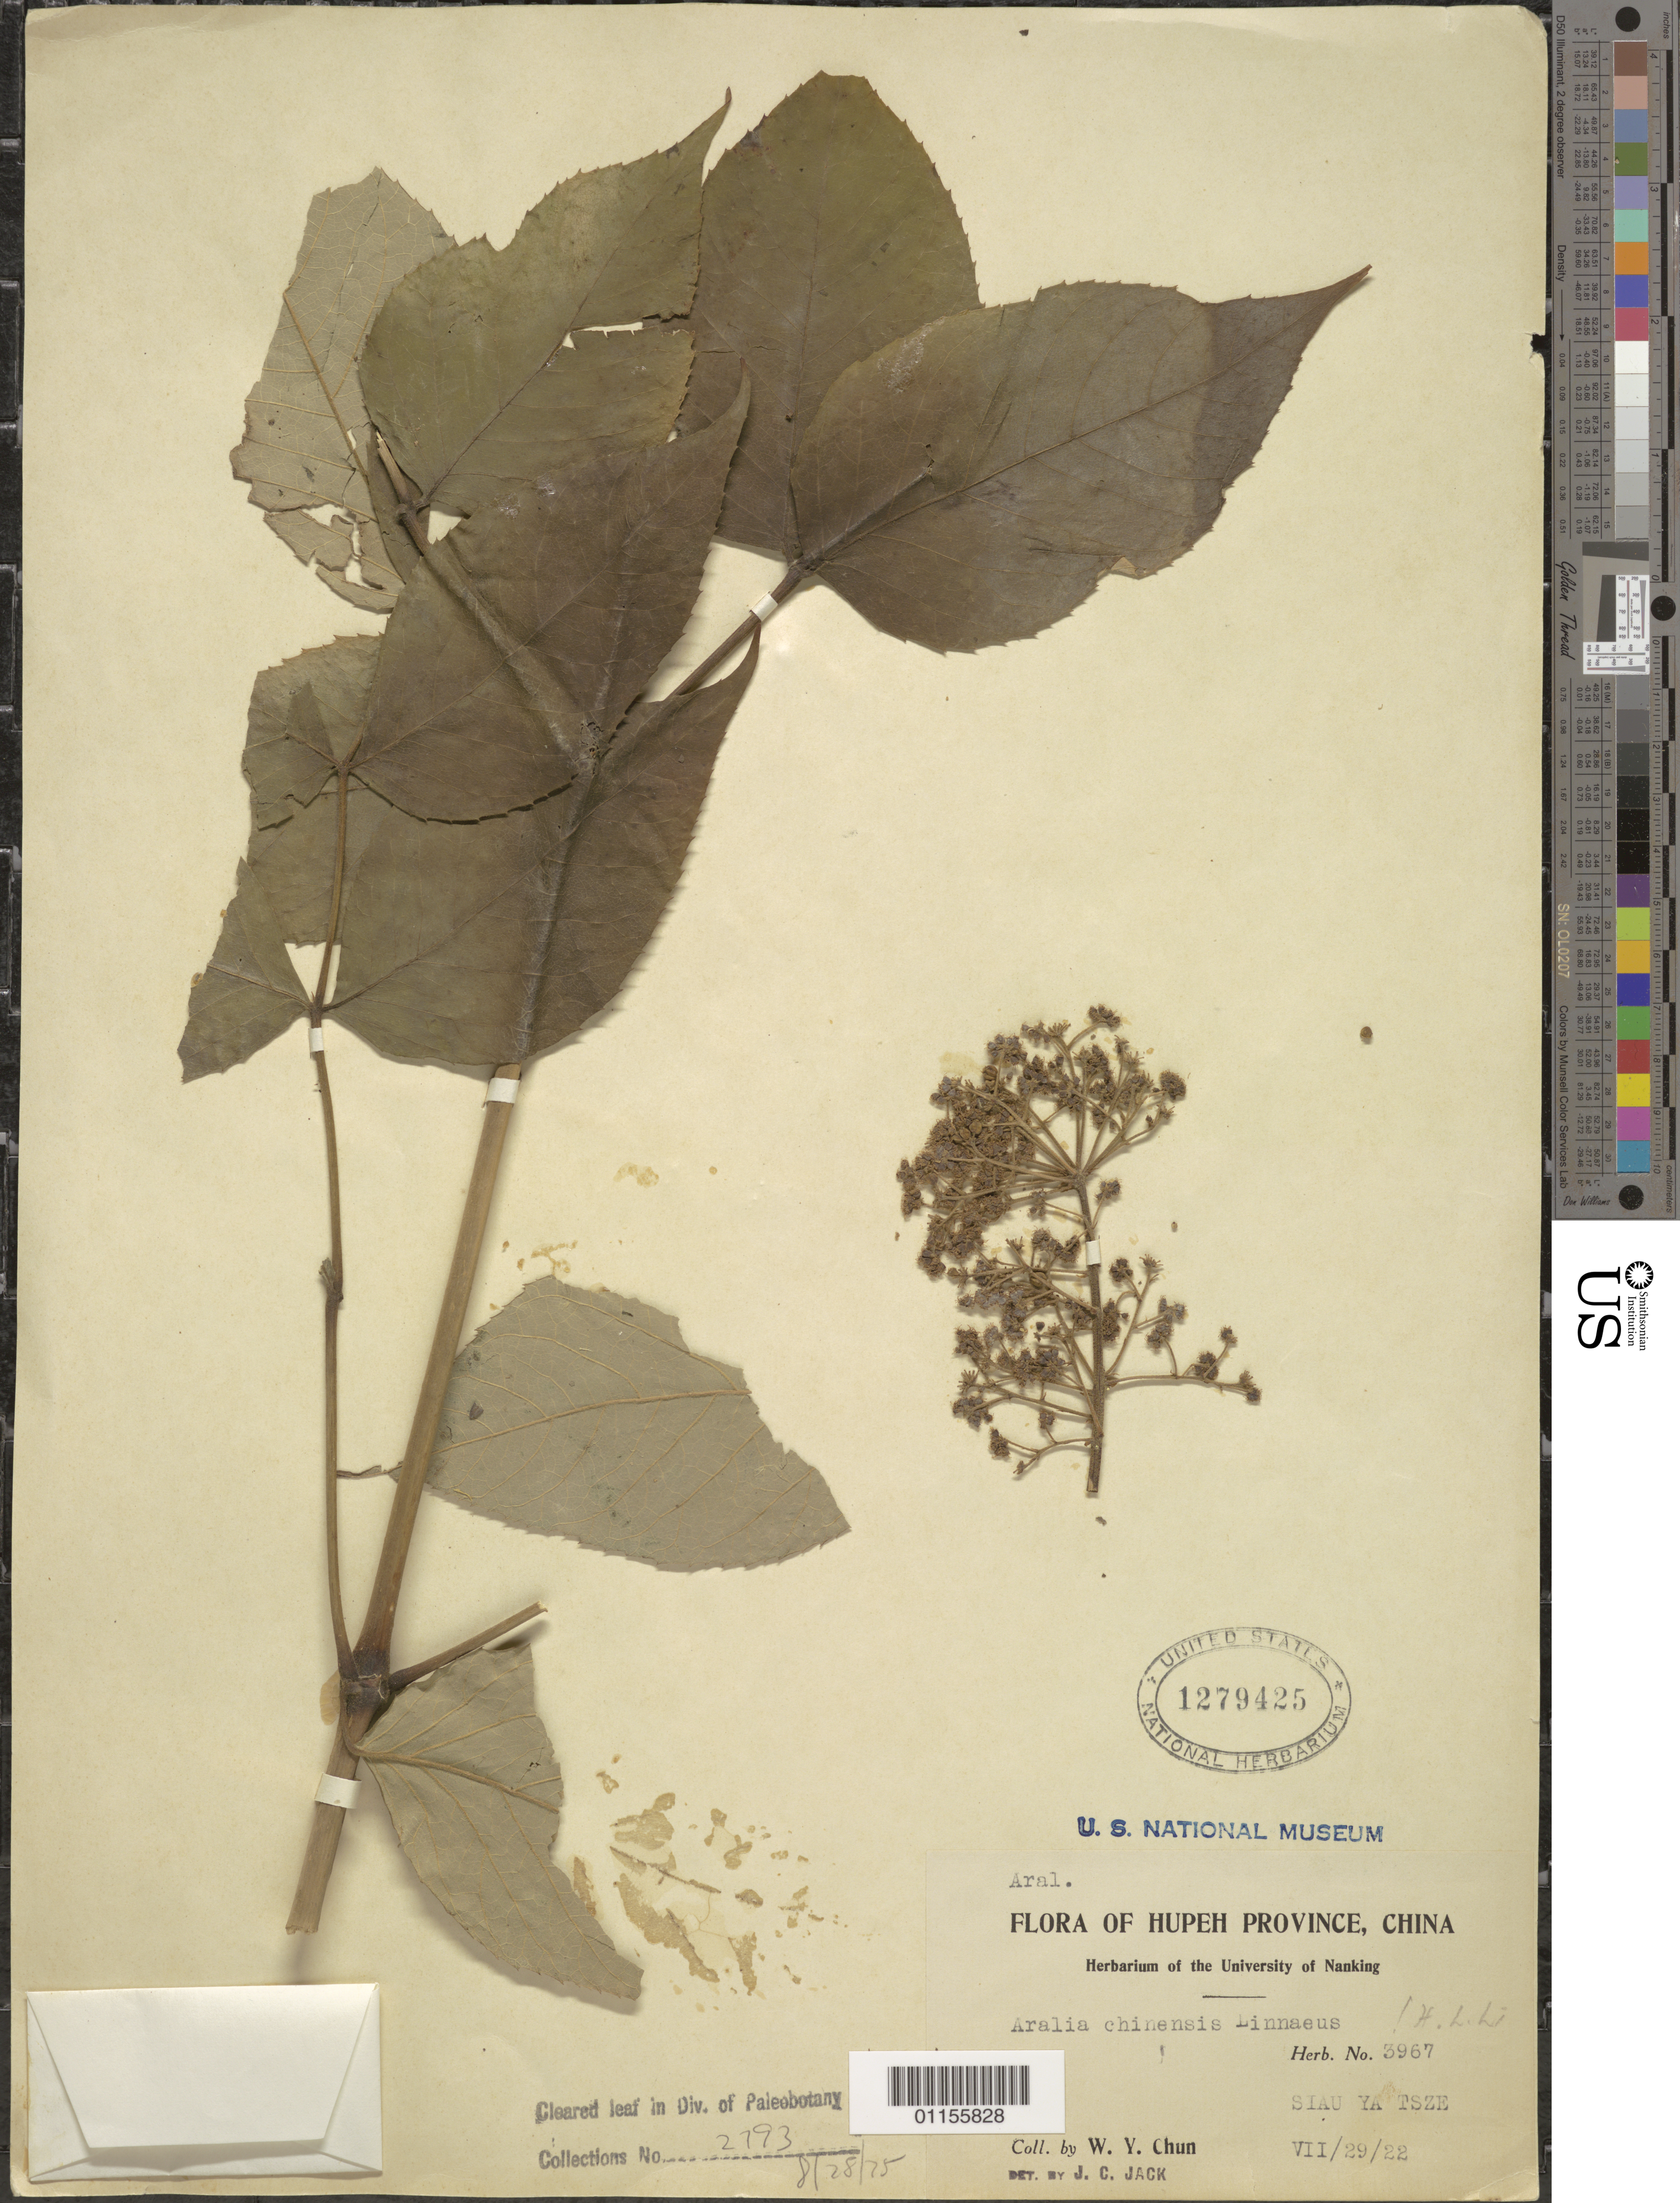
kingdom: Plantae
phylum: Tracheophyta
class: Magnoliopsida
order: Apiales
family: Araliaceae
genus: Aralia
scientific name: Aralia chinensis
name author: L.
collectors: W. Y. Chun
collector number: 3967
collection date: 1922-07-29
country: China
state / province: Hubei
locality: Siau Ya Tsze.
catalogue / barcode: US 1279425